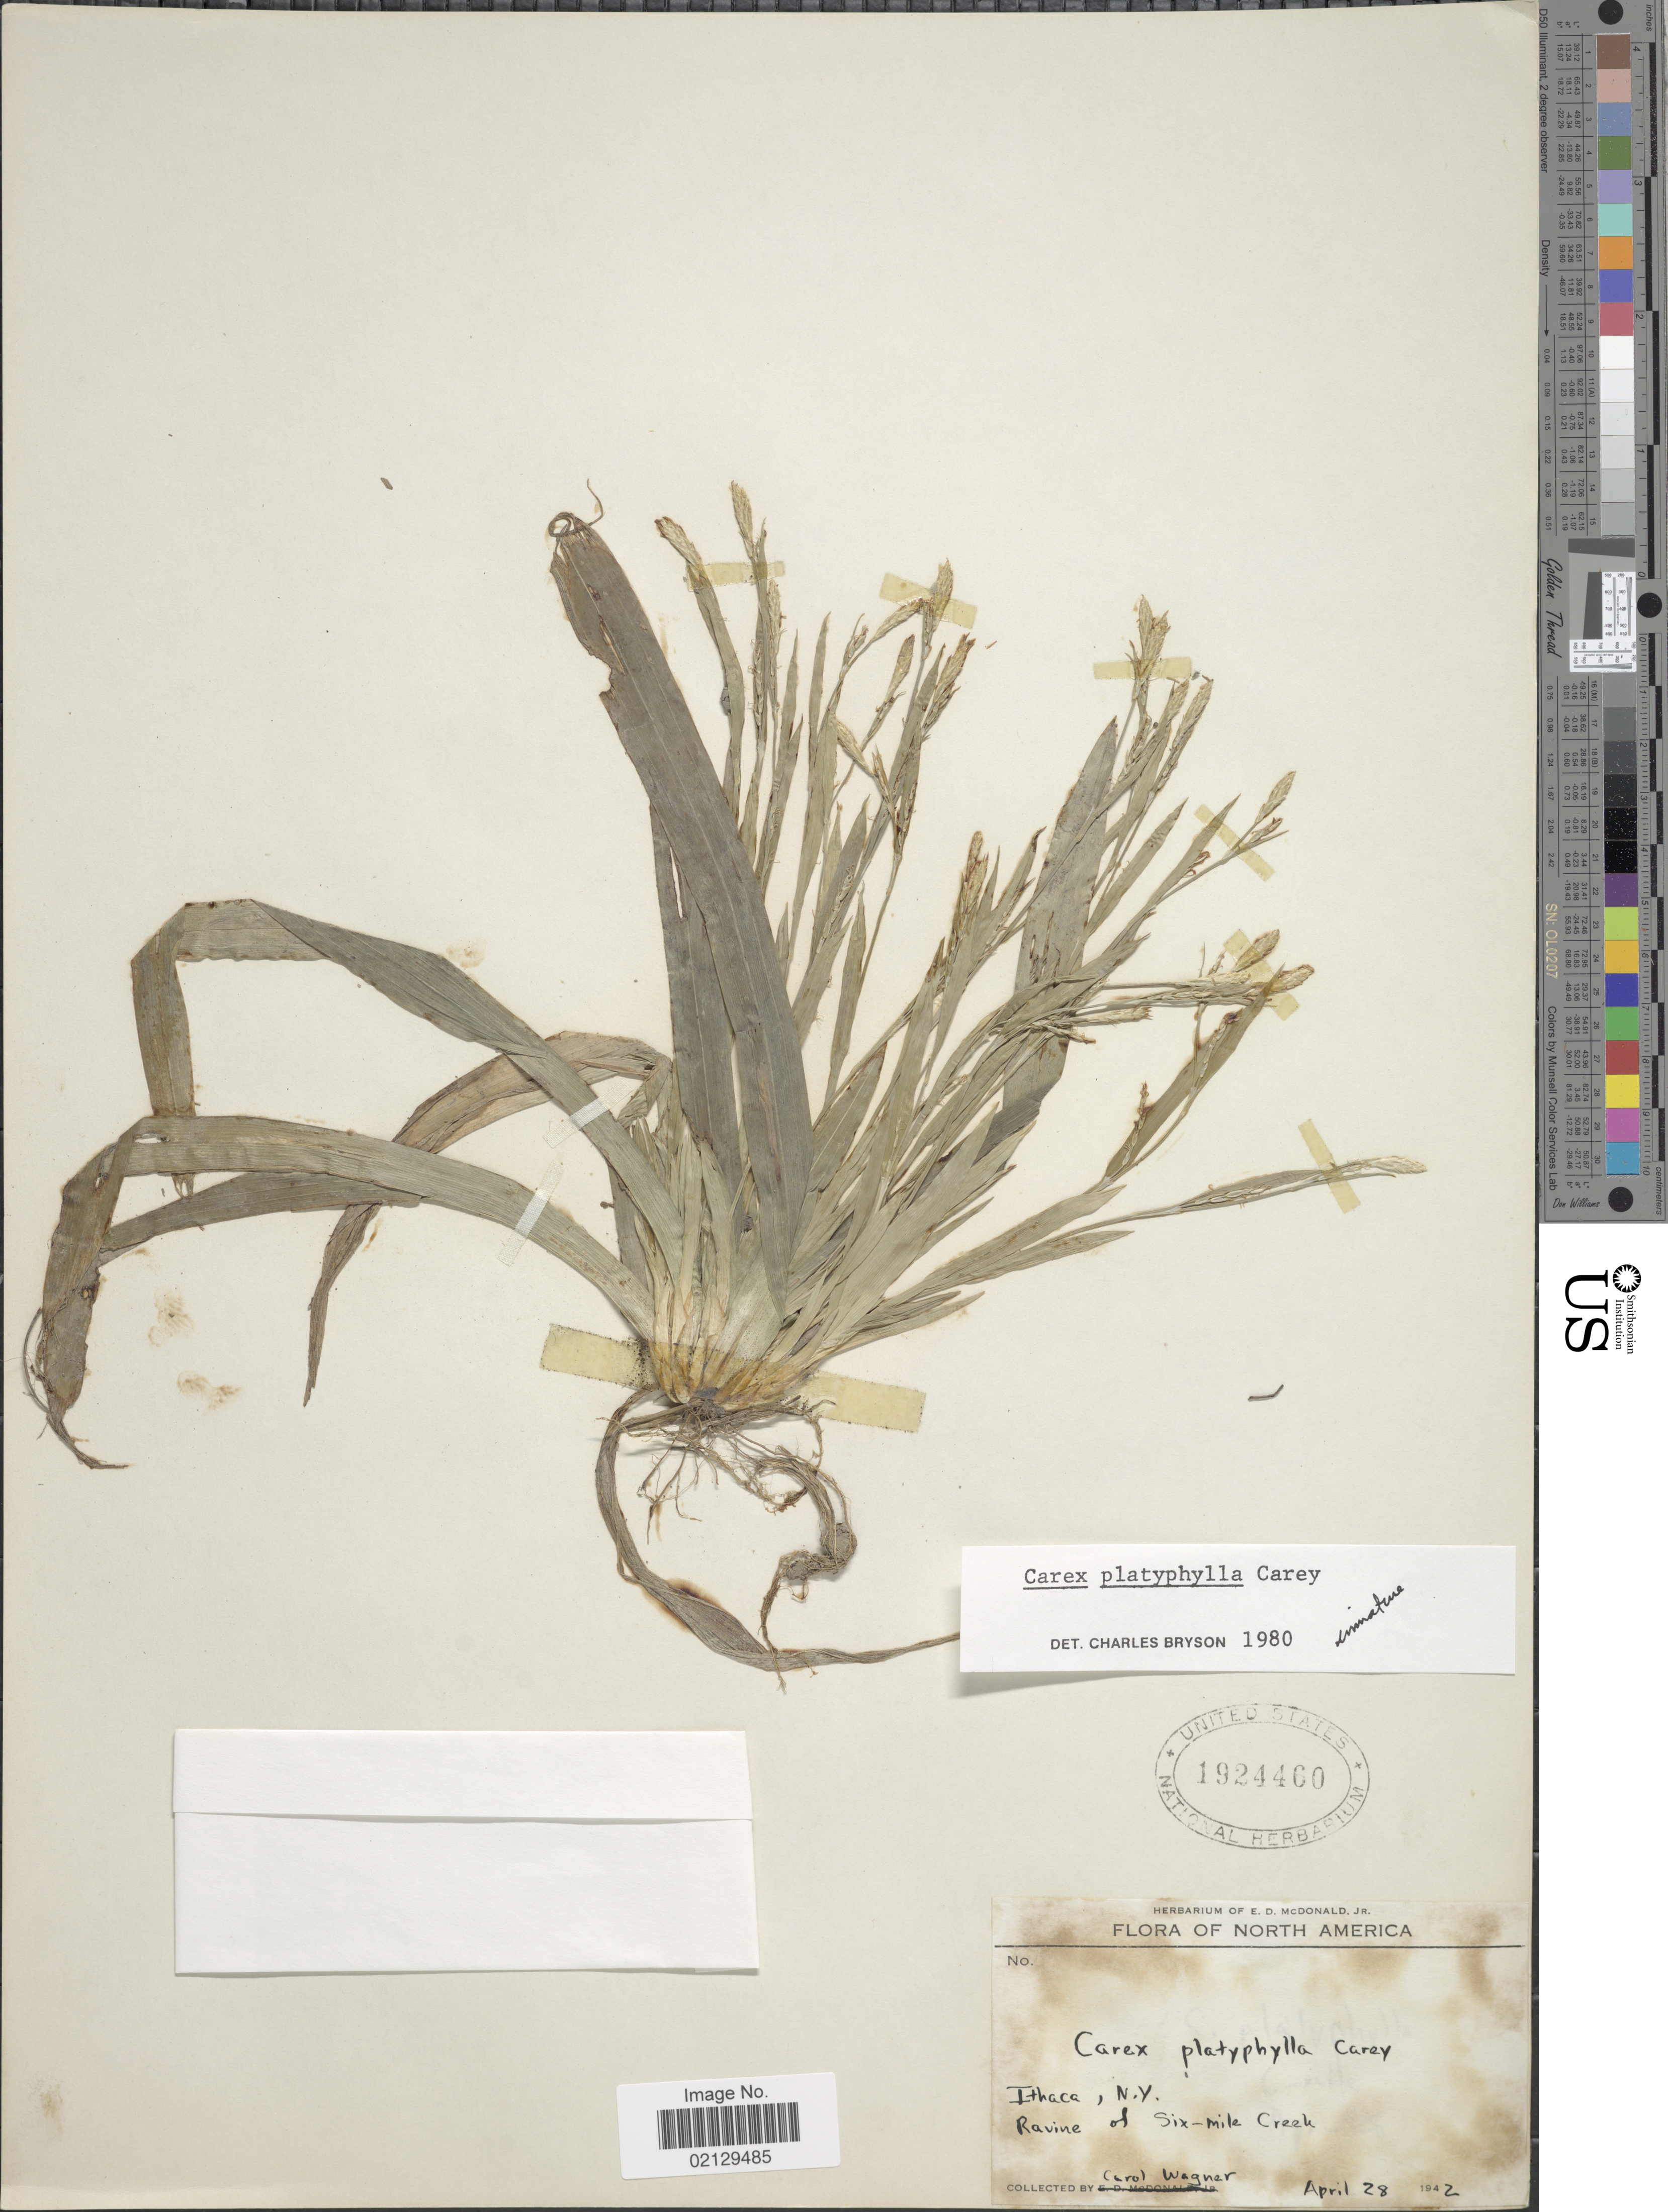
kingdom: Plantae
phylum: Tracheophyta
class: Liliopsida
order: Poales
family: Cyperaceae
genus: Carex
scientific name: Carex platyphylla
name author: J. Carey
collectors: C. Wagner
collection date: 1942-04-28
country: United States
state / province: New York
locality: Ithaca, Ravine of Six-Mile Creek.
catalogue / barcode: US 1924460